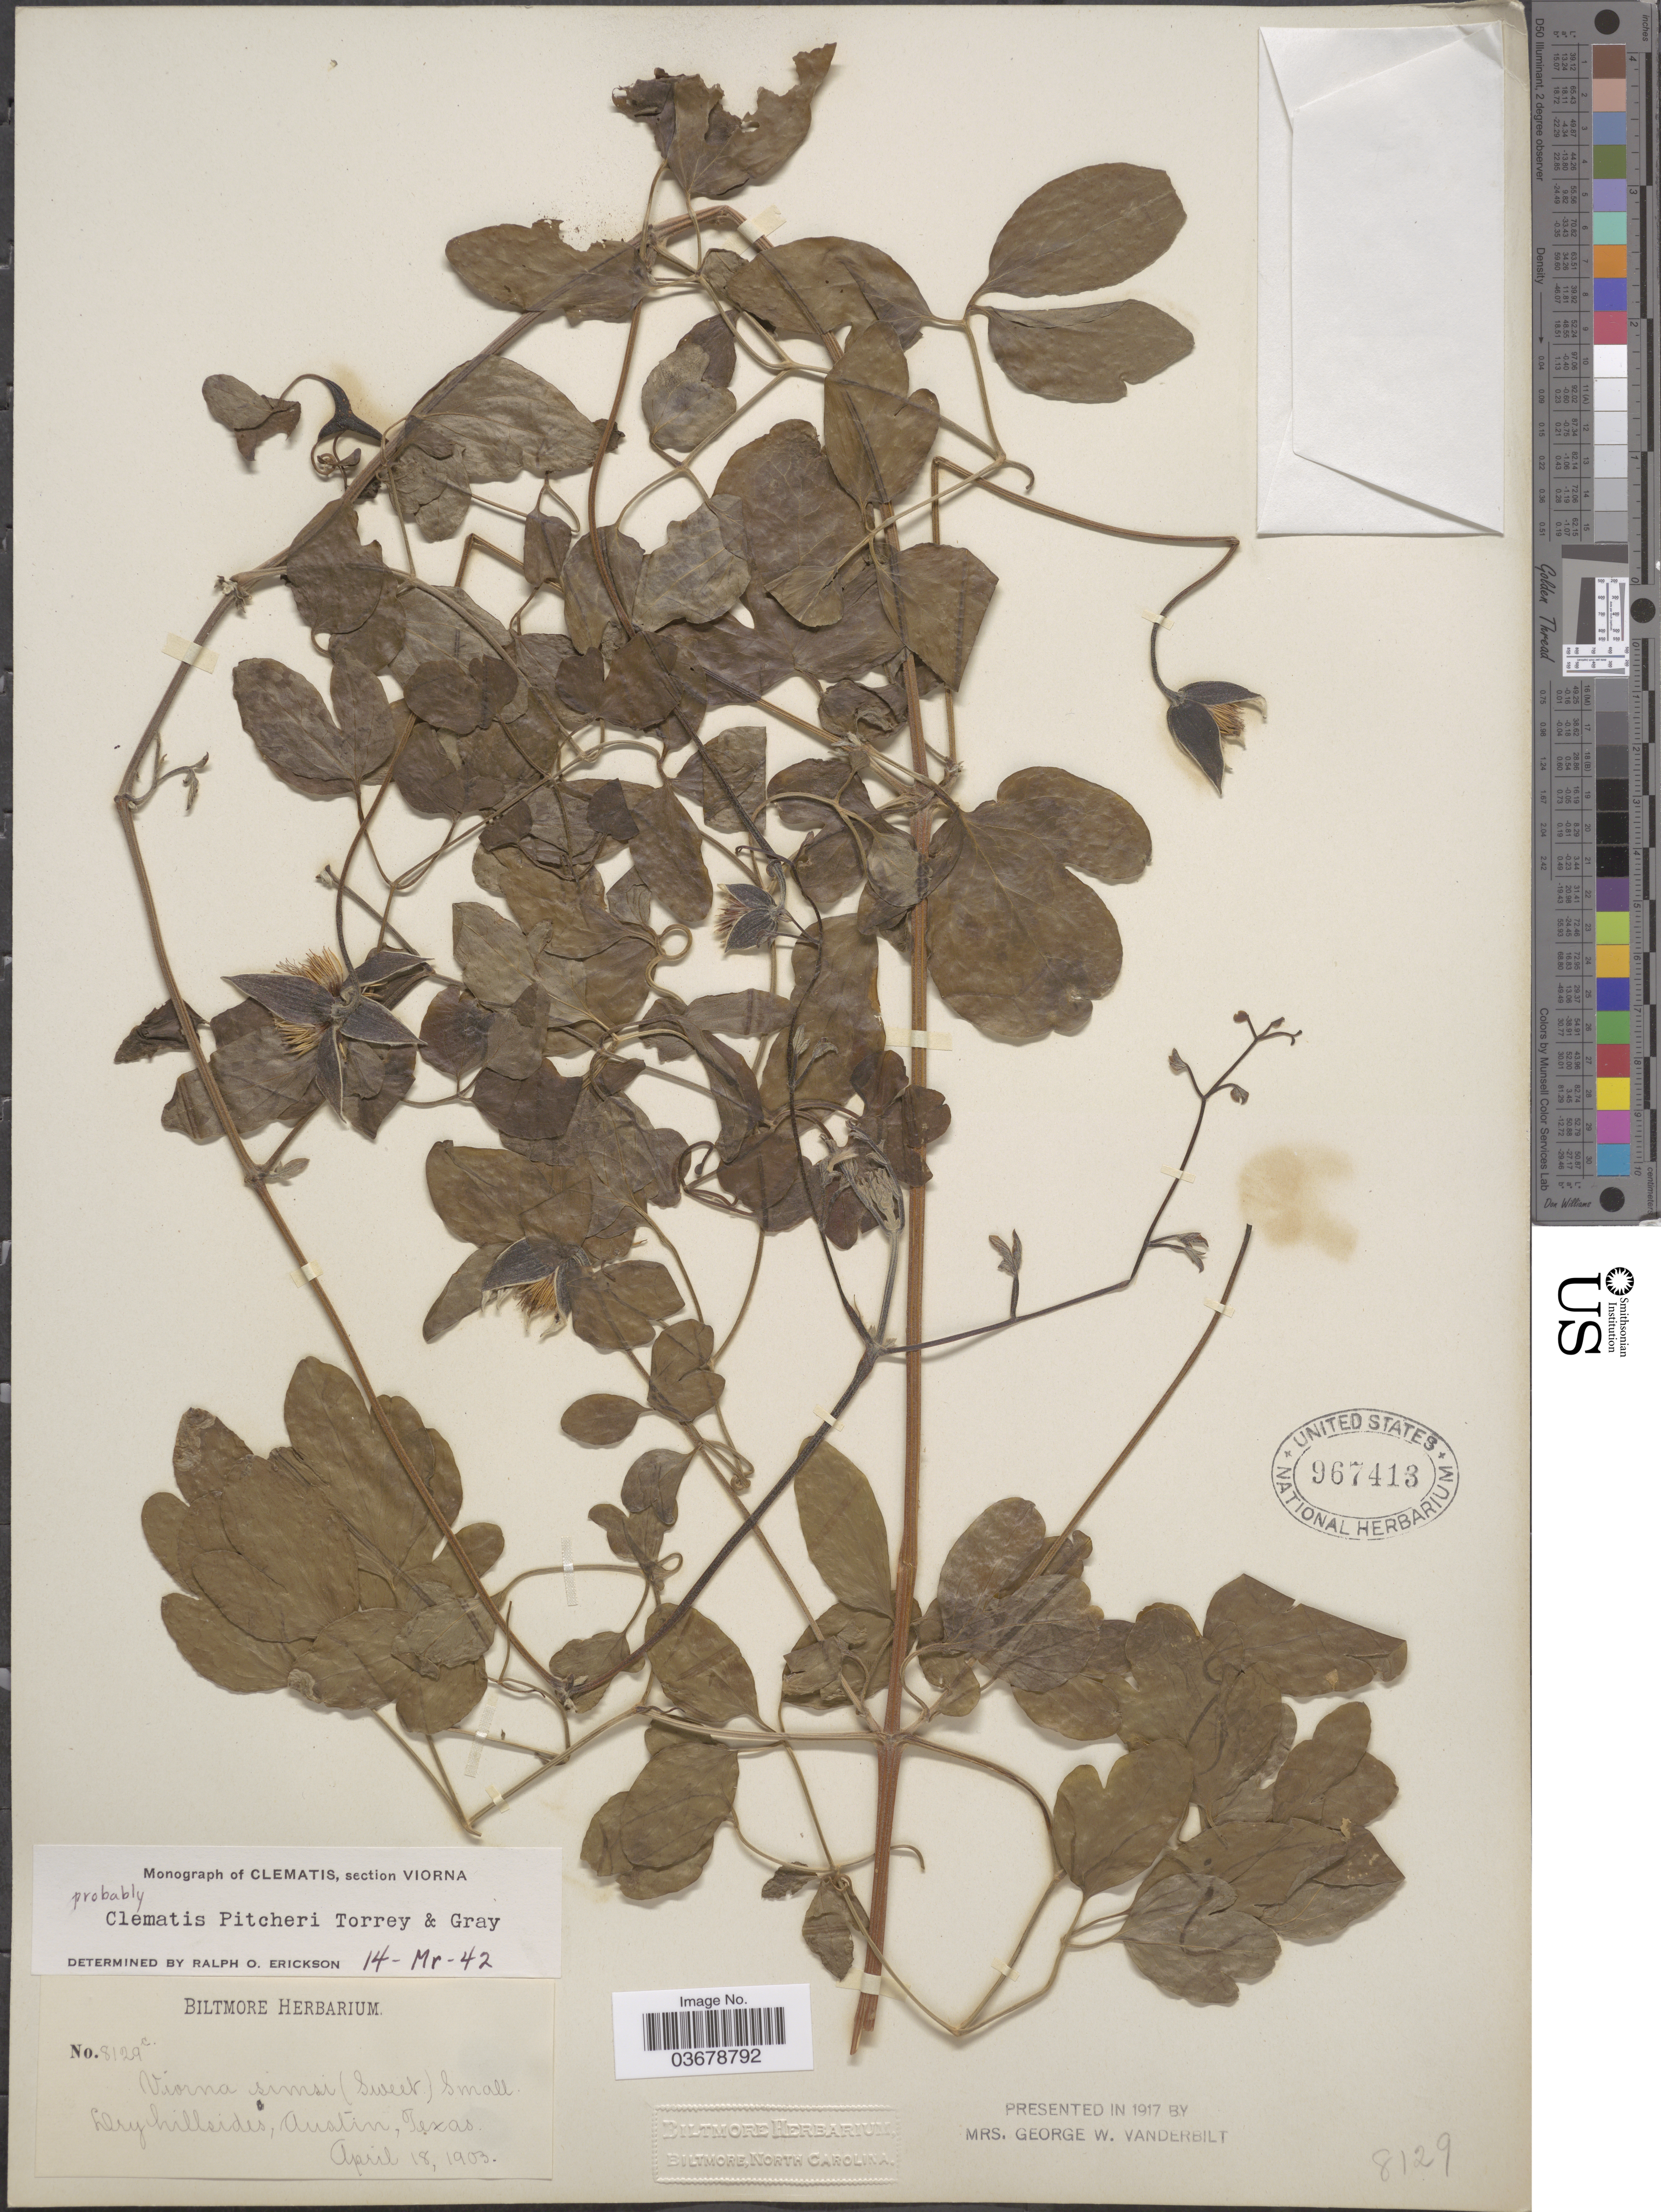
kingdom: Plantae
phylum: Tracheophyta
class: Magnoliopsida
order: Ranunculales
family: Ranunculaceae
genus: Clematis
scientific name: Clematis viorna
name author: L.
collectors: ex herb. Biltmore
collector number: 8129c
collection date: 1903-04-18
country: United States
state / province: Texas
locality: Austin.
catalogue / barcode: US 967413